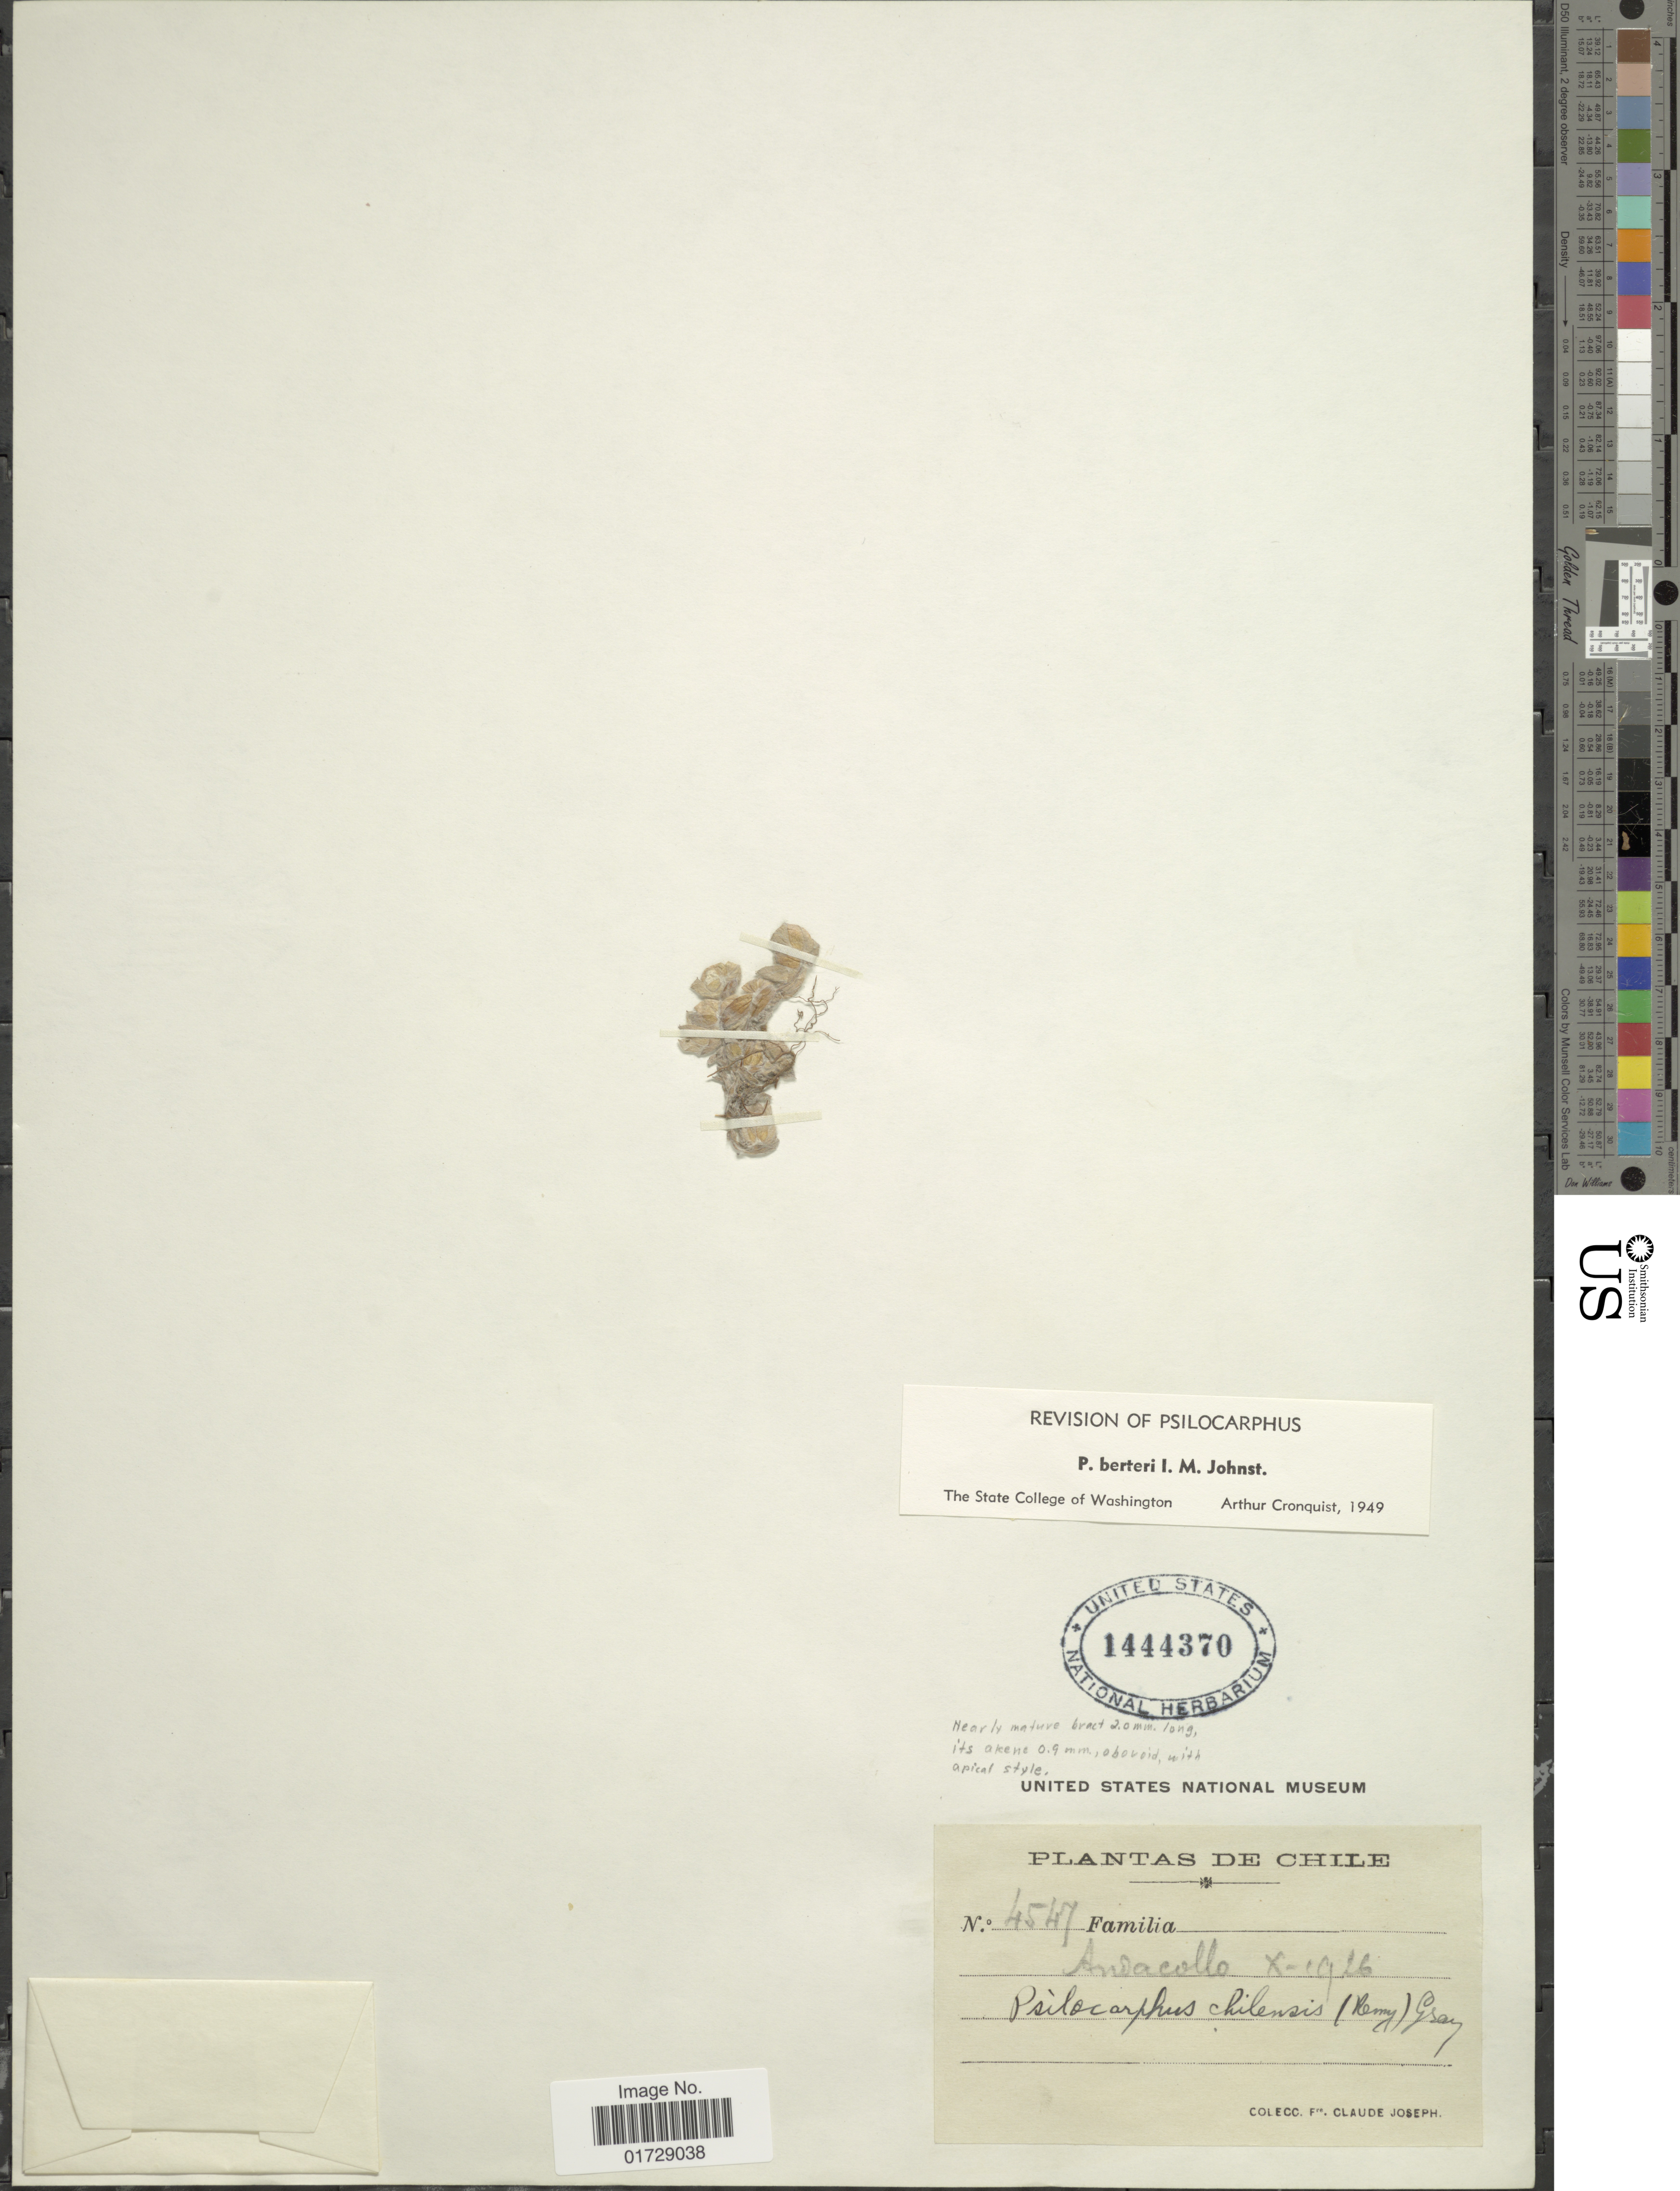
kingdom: Plantae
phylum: Tracheophyta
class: Magnoliopsida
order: Asterales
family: Asteraceae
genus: Psilocarphus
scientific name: Psilocarphus berteri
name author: I.M. Johnst.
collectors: Frere Claude Joseph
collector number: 4547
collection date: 1926-10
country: Chile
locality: Andacollo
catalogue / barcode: US 1444370